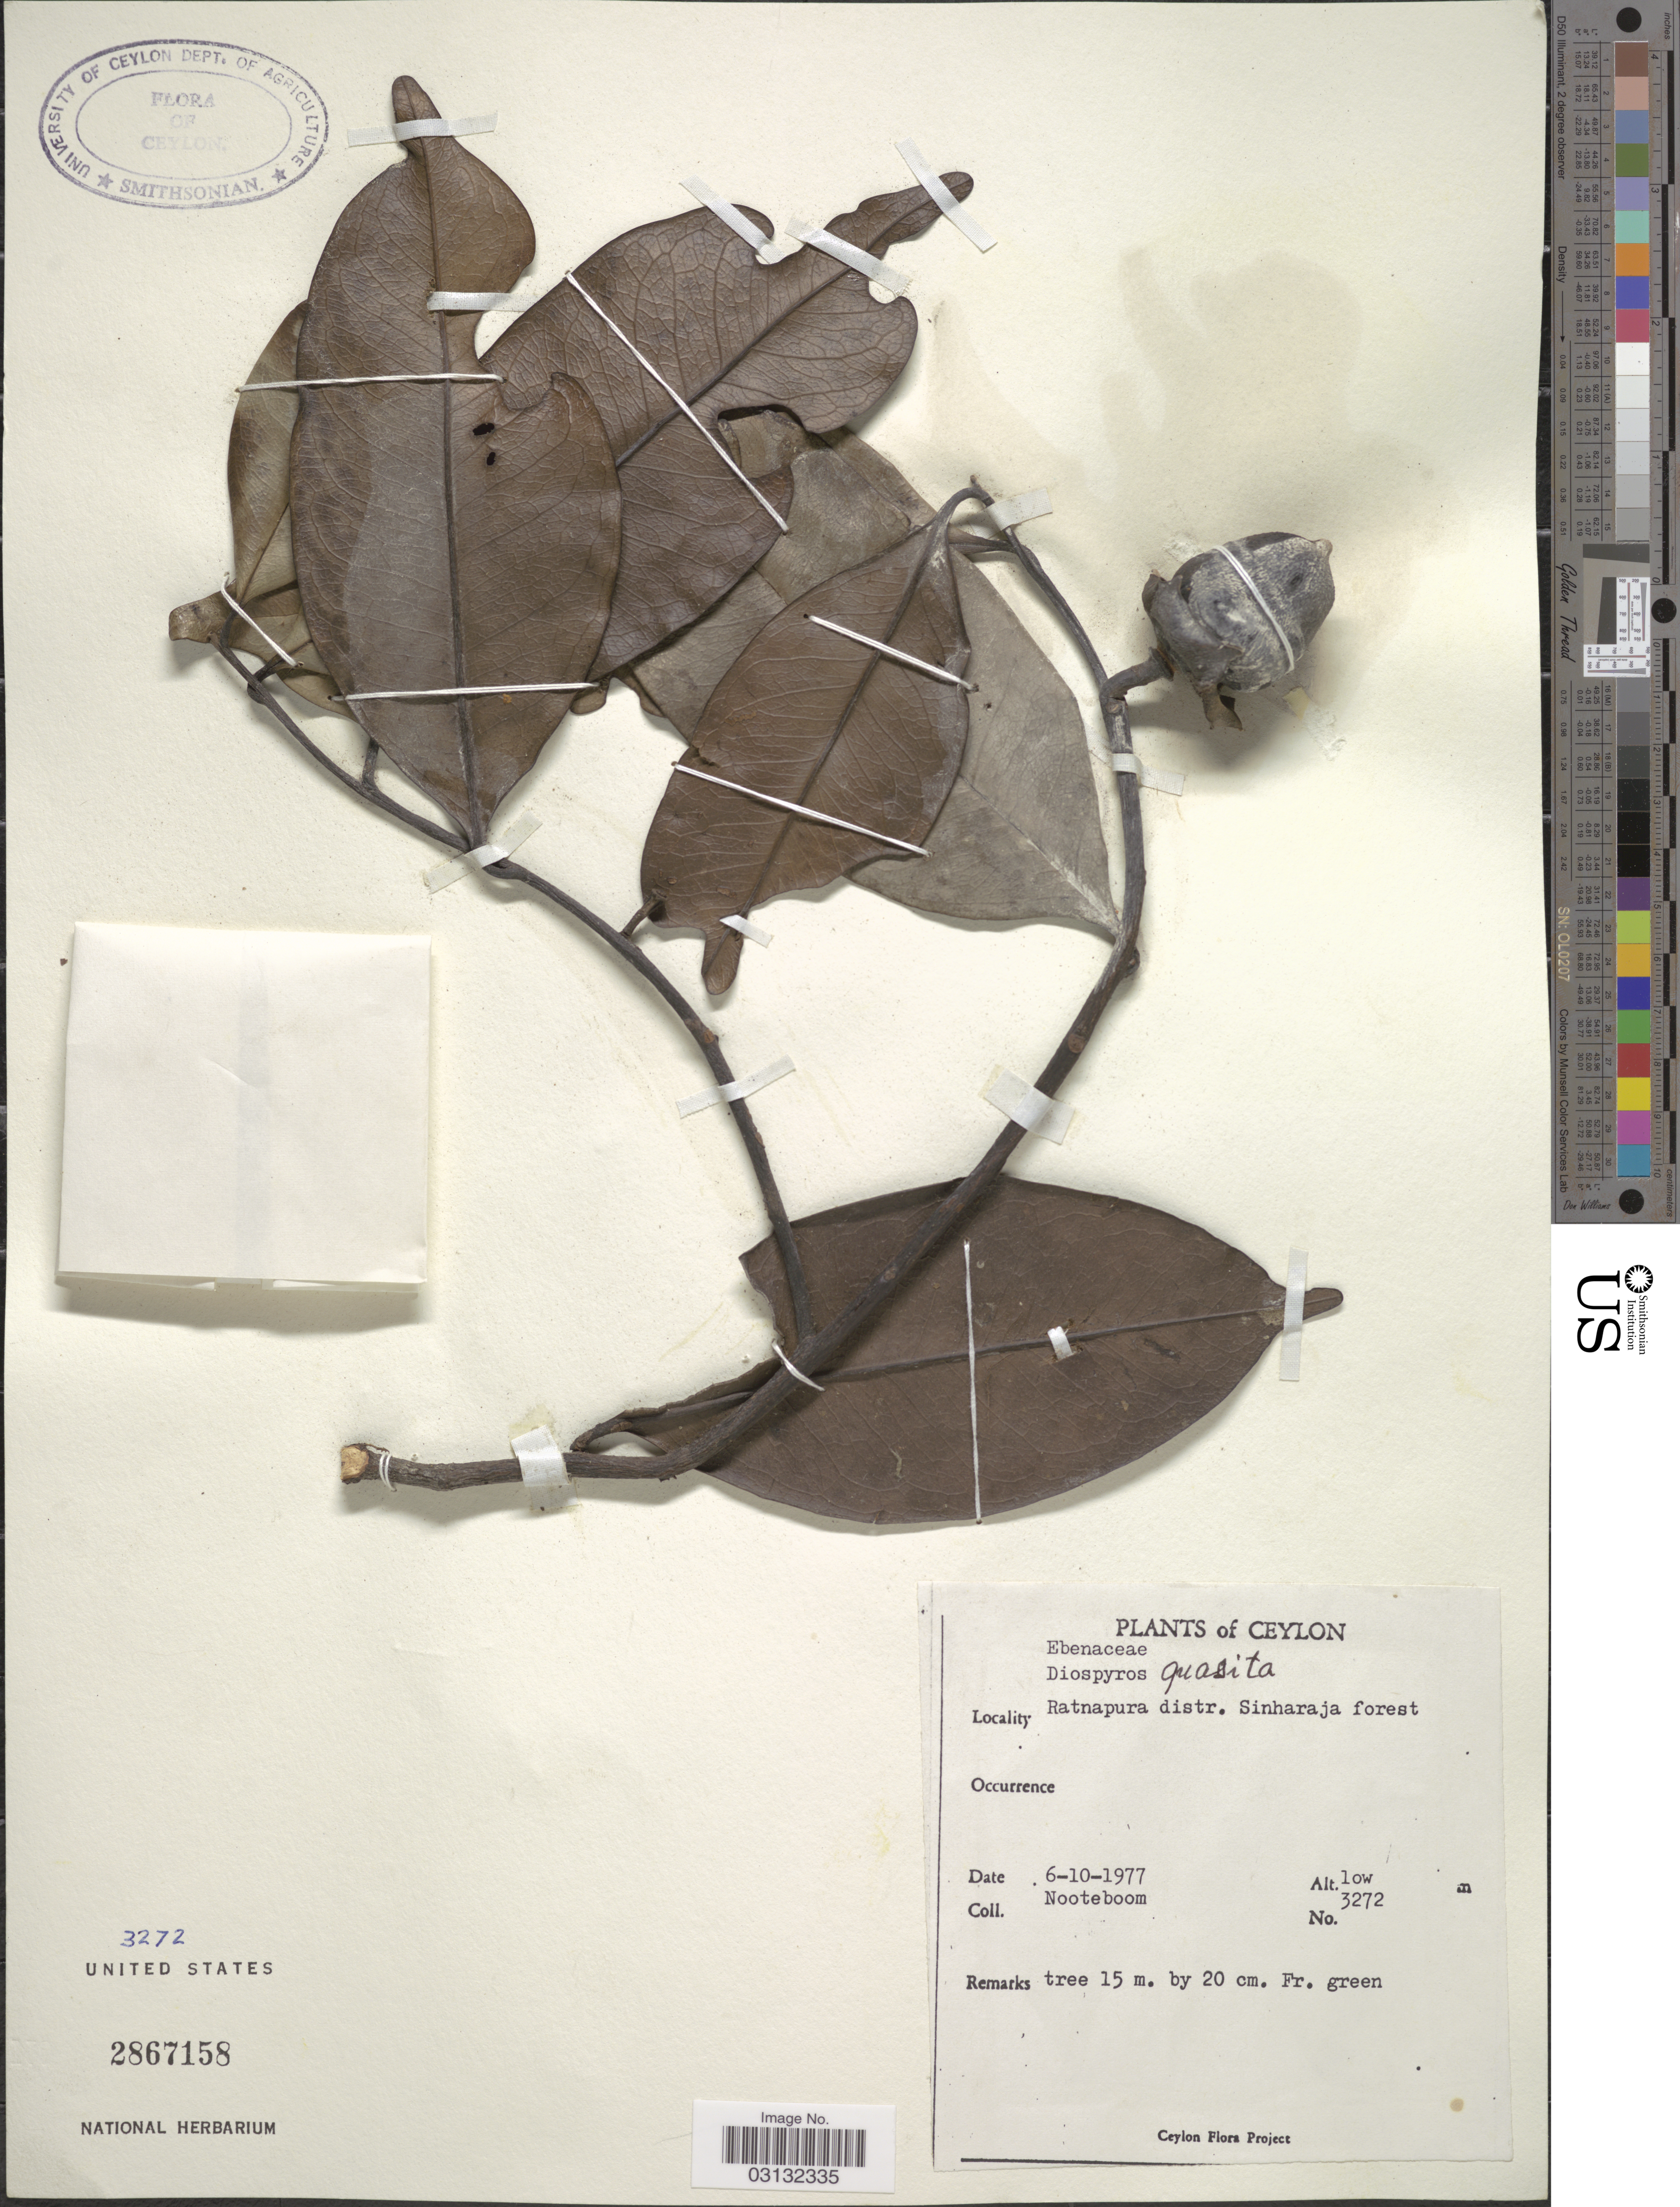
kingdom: Plantae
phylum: Tracheophyta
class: Magnoliopsida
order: Ericales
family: Ebenaceae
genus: Diospyros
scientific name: Diospyros quaesita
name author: Thwaites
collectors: Nooteboom, --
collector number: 3272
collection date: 1977-10-06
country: Sri Lanka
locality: Ceylon. Ratnapura distr. Sinharaja forest.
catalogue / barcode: US 2867158